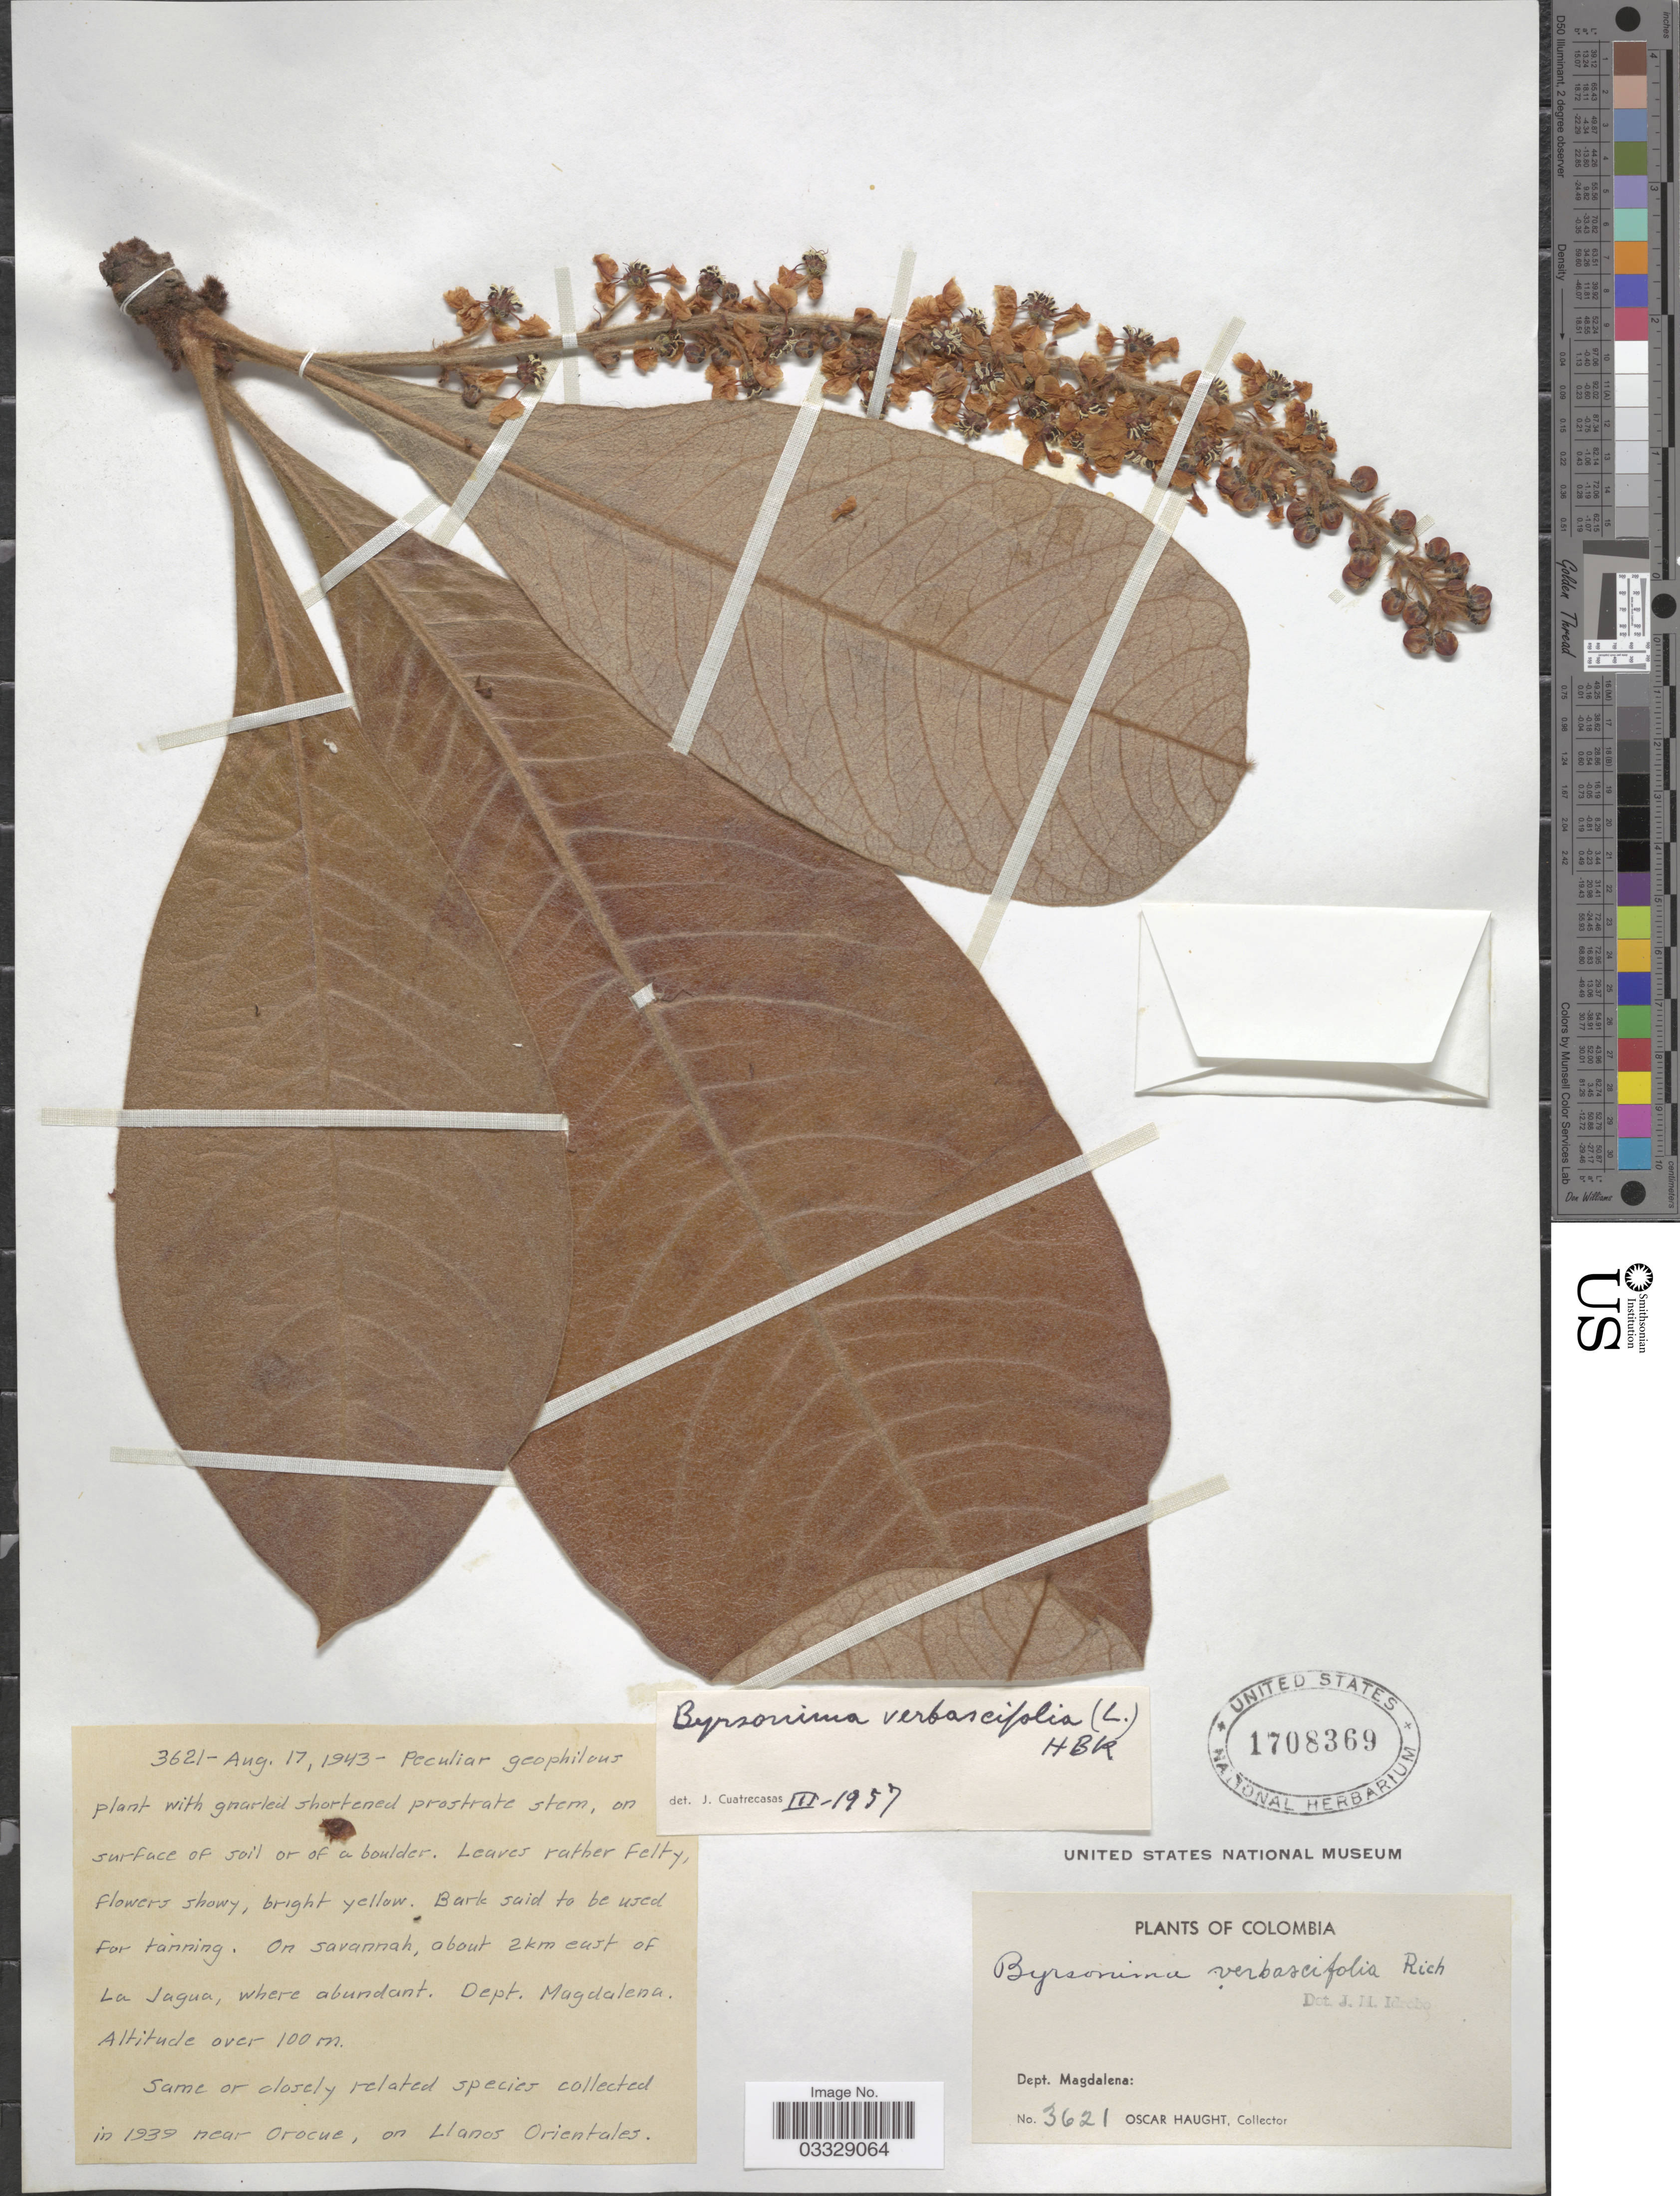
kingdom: Plantae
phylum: Tracheophyta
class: Magnoliopsida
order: Malpighiales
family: Malpighiaceae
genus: Byrsonima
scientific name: Byrsonima verbascifolia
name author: (L.) DC.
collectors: O. Haught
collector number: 3621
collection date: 1943-08-17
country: Colombia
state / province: Magdalena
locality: On savannah, about 2 km east of La Jagua. Dept. Magdalena.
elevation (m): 100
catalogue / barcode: US 1708369